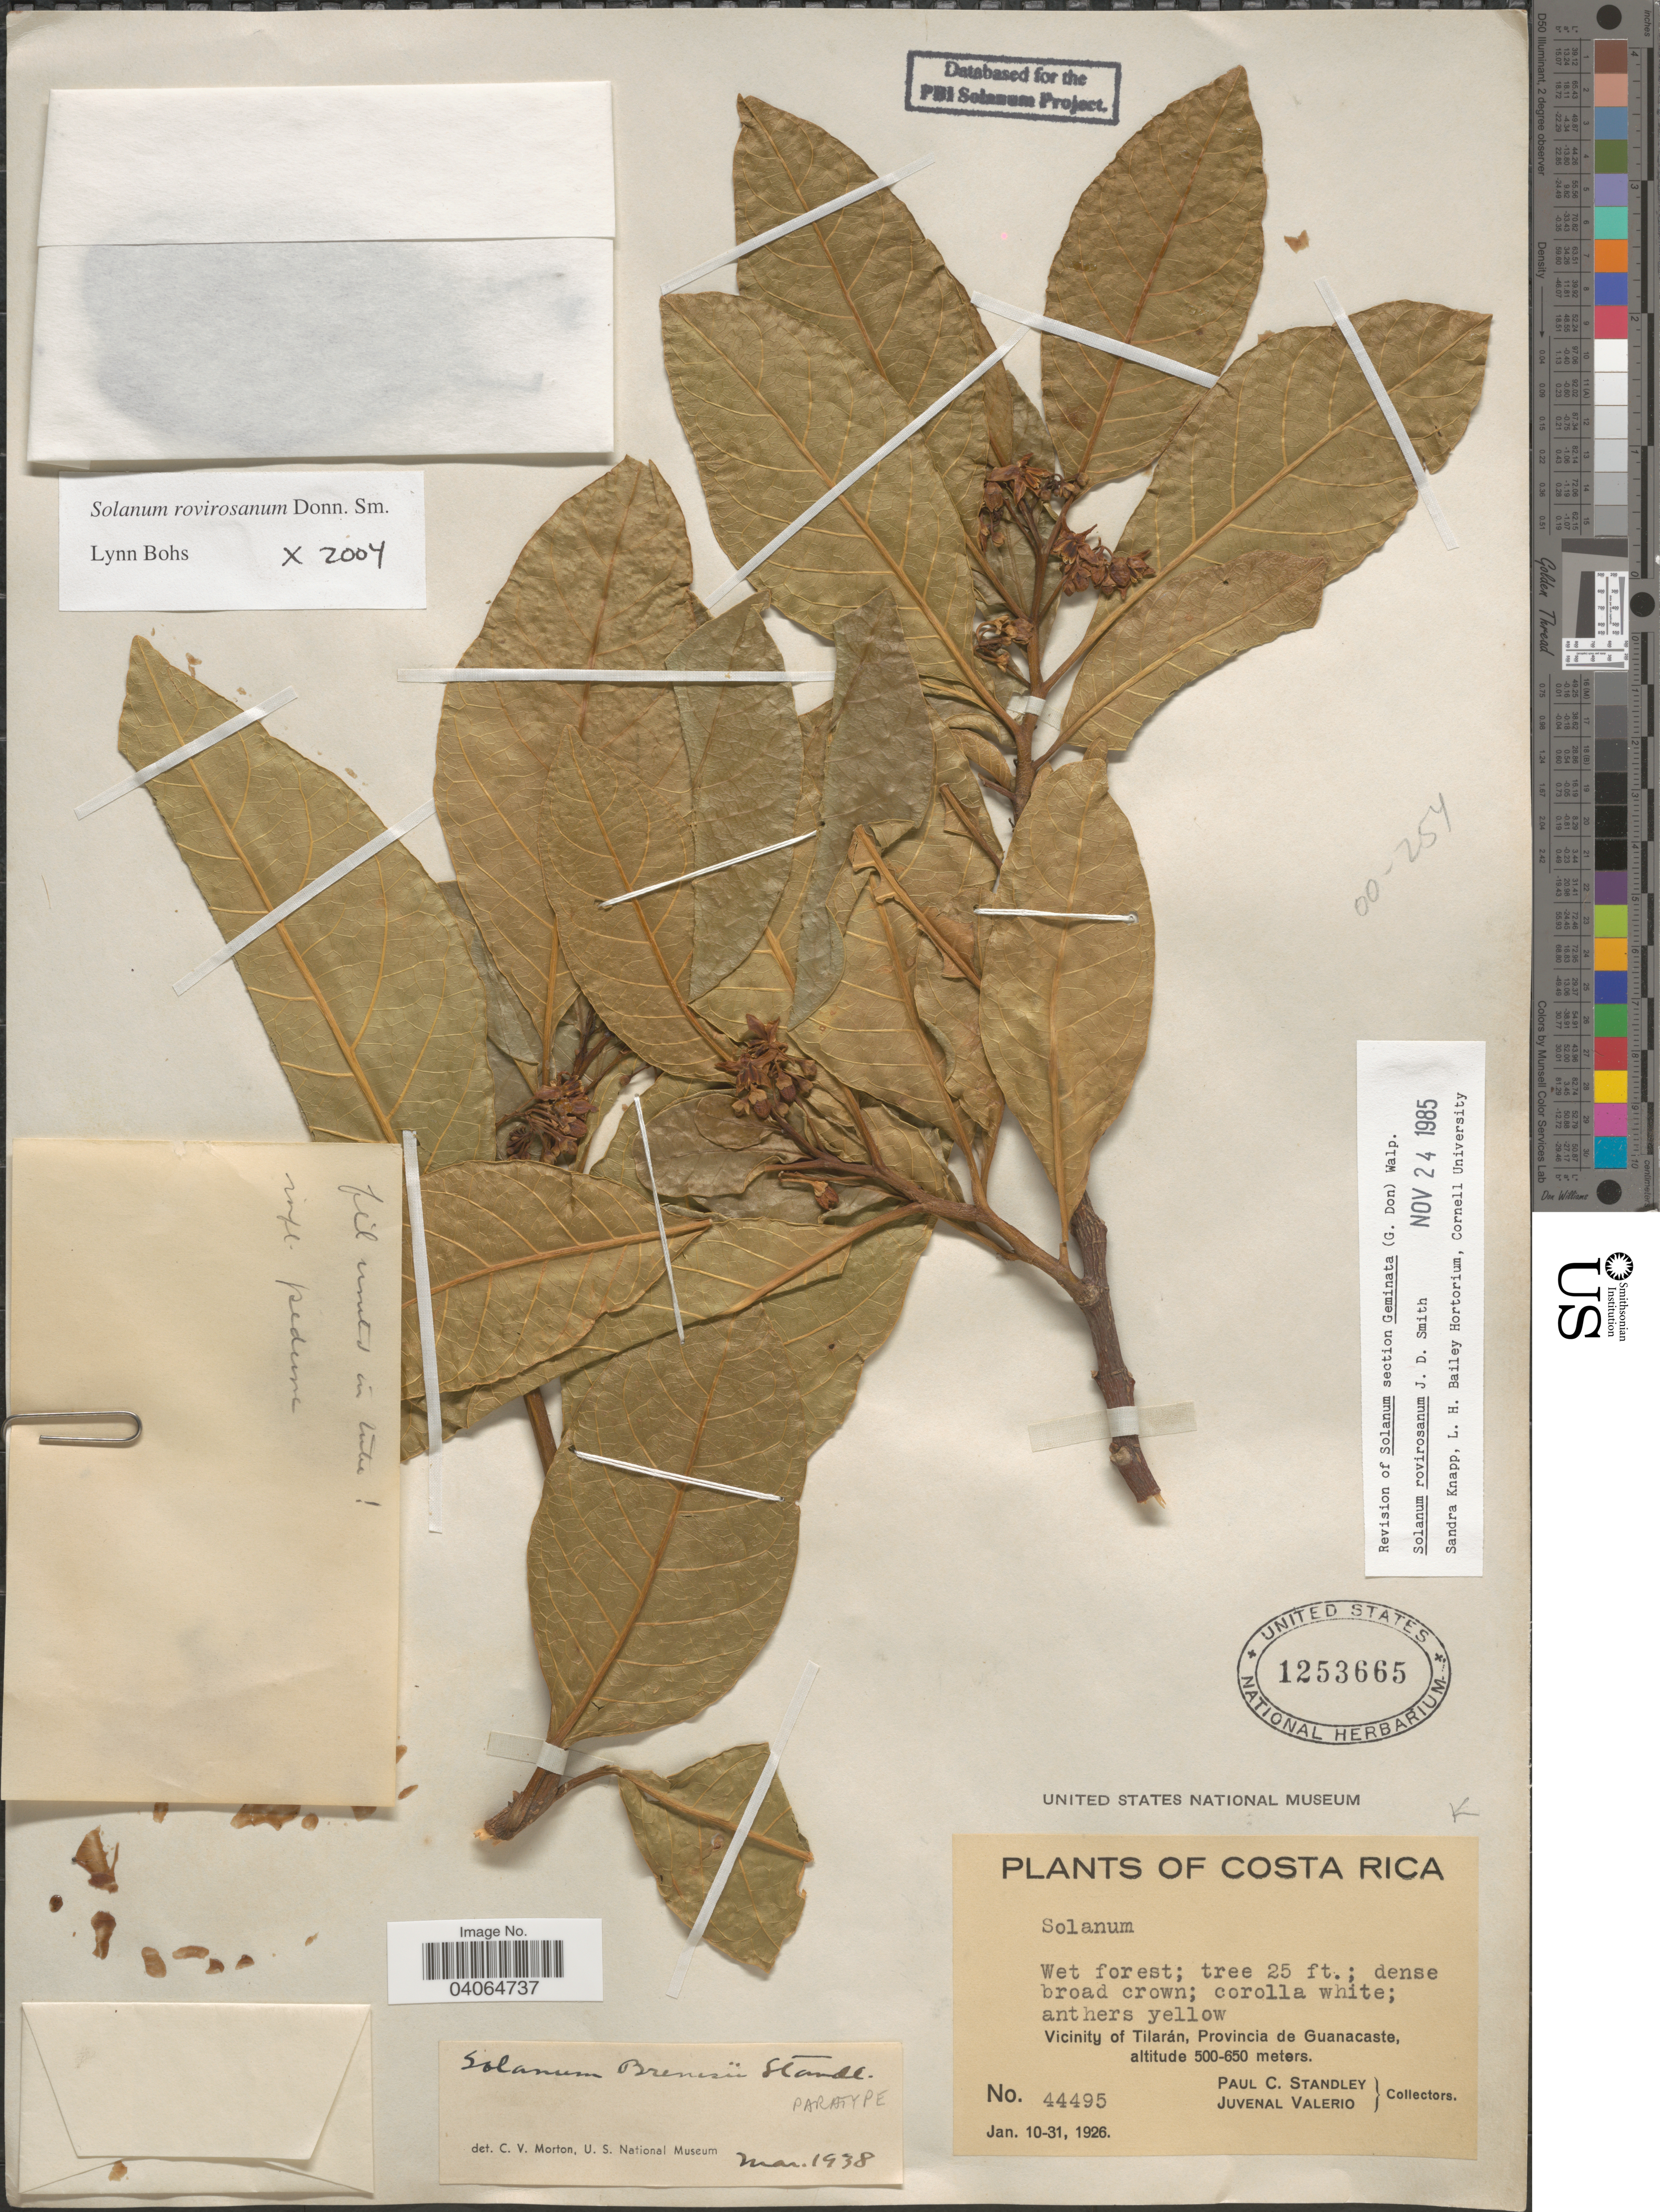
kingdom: Plantae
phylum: Tracheophyta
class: Magnoliopsida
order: Solanales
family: Solanaceae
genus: Solanum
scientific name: Solanum rovirosanum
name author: Donn. Sm.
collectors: P. C. Standley & J. Valerio R.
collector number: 44495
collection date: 1926-01-10/1926-01-31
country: Costa Rica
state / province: Guanacaste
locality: Vicinity of Tilarán.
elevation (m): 500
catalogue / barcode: US 1253665